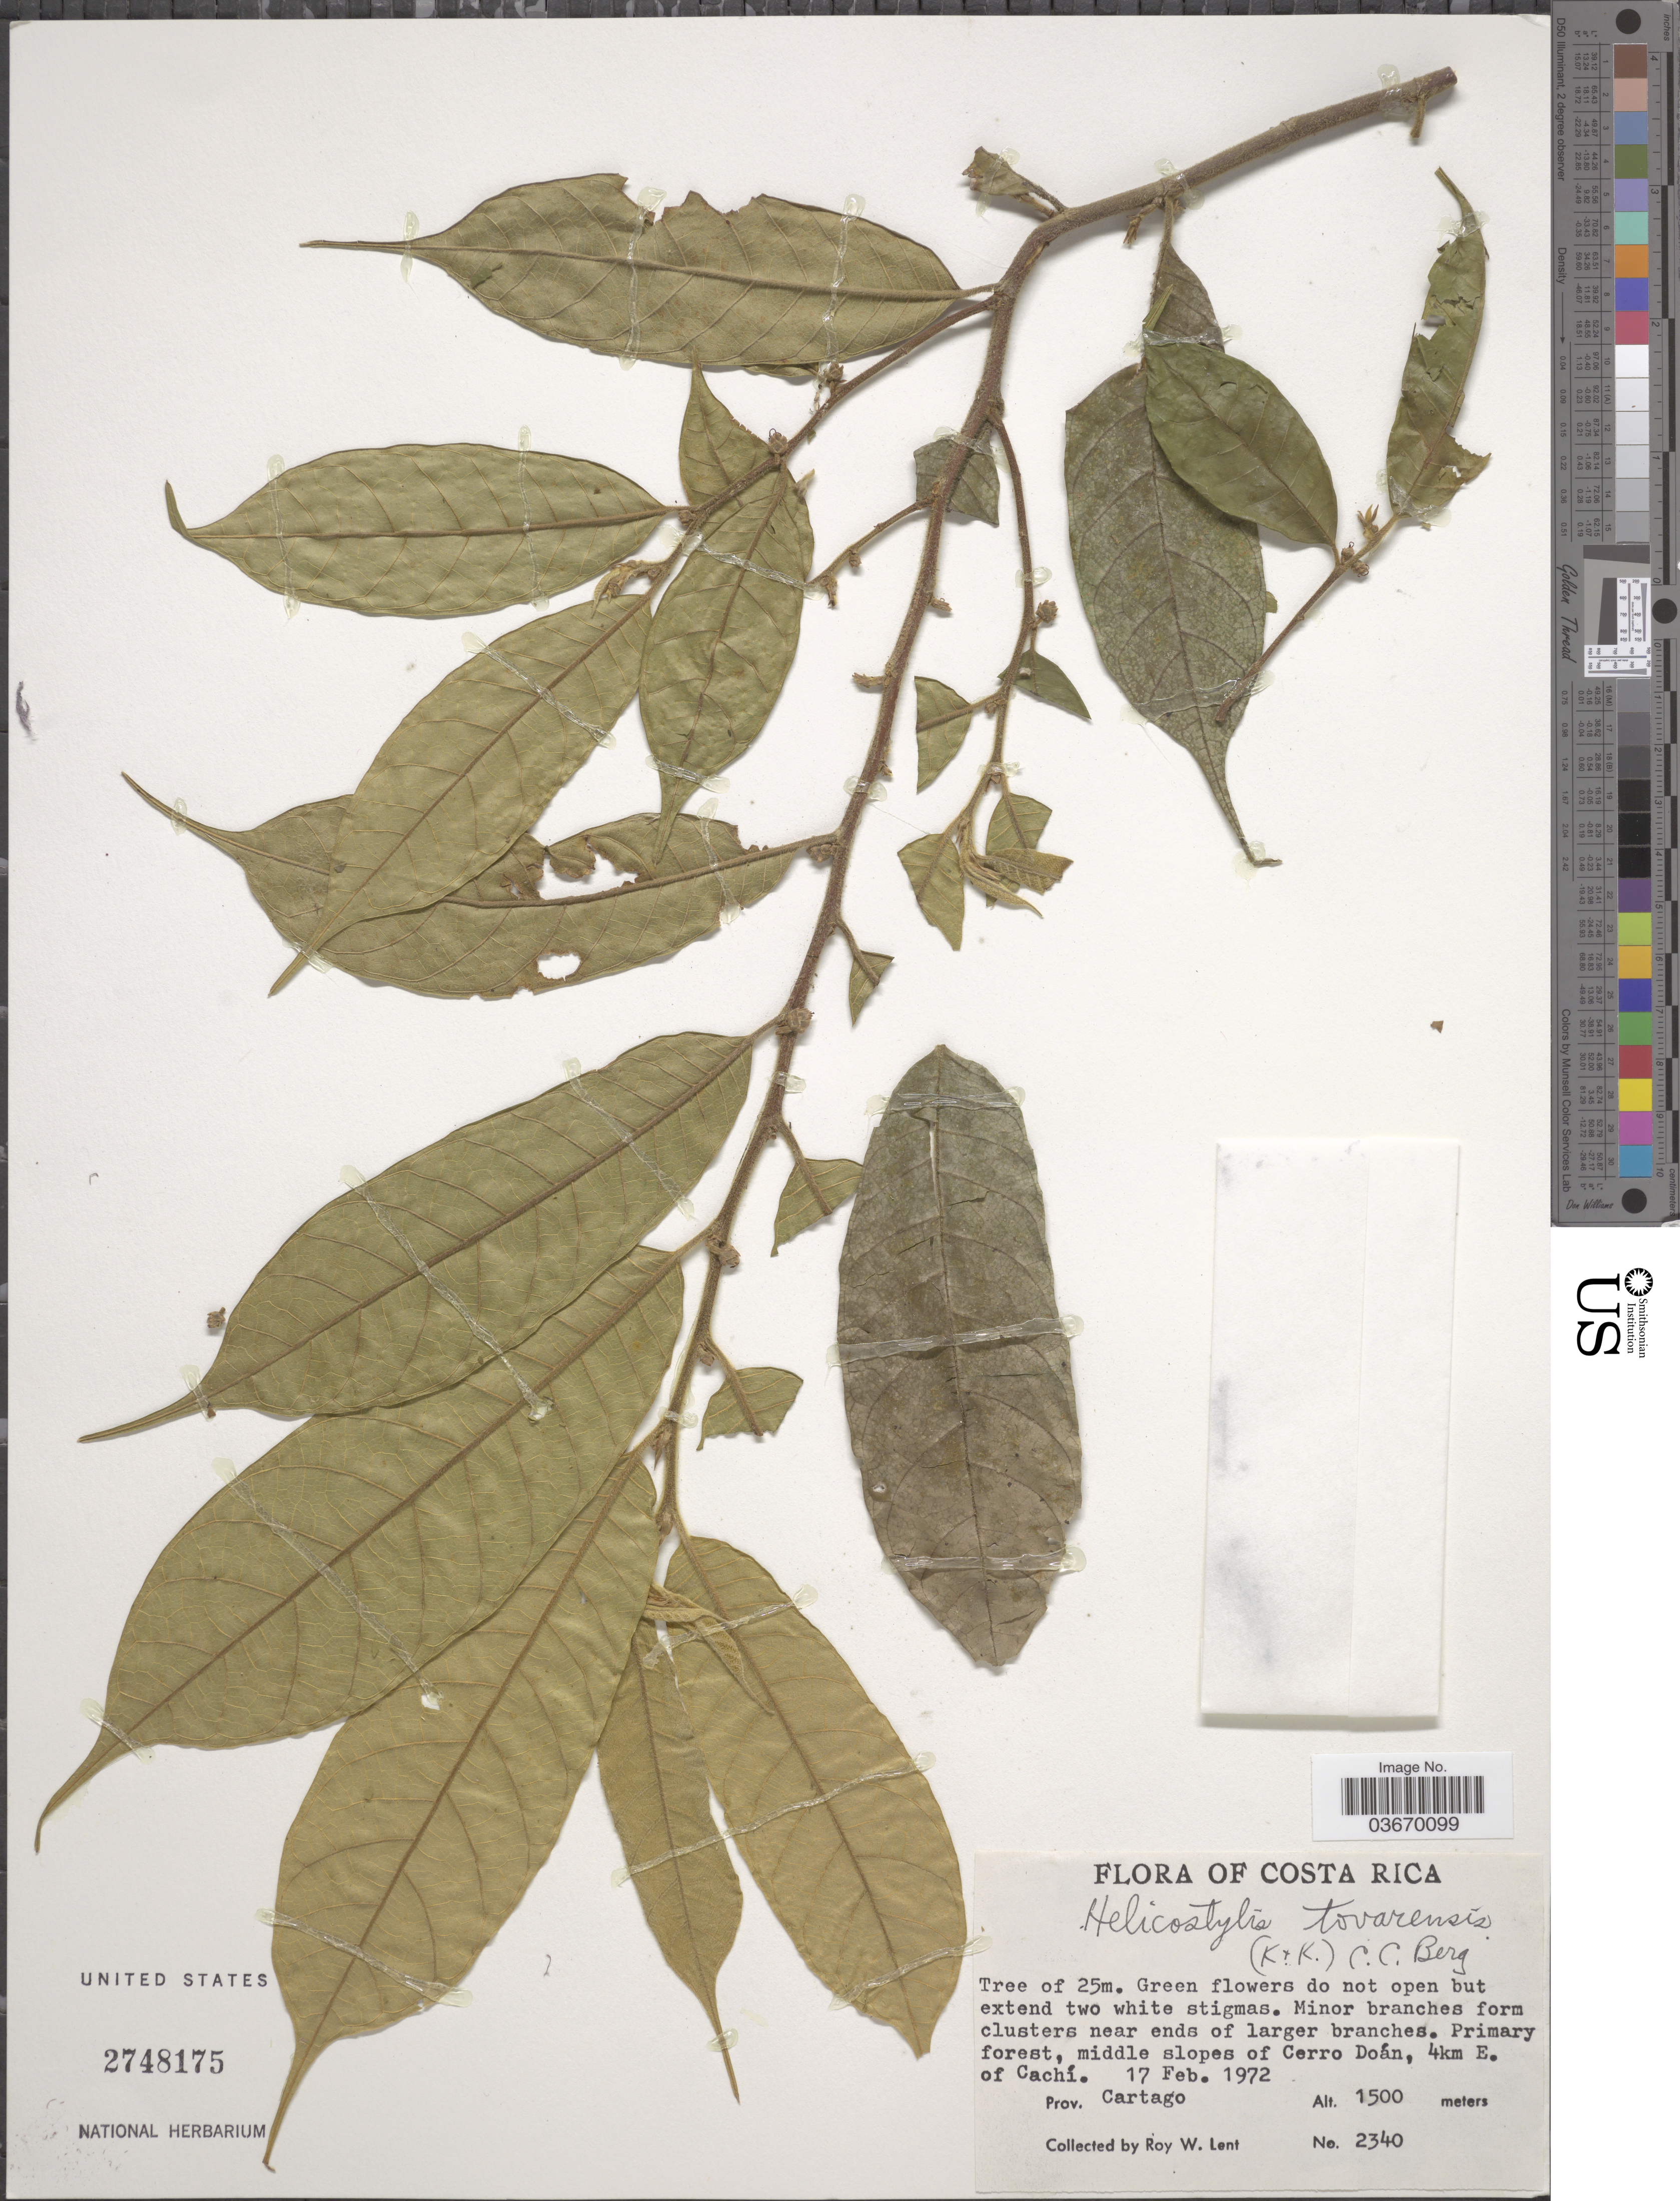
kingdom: Plantae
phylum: Tracheophyta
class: Magnoliopsida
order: Rosales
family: Moraceae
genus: Helicostylis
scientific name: Helicostylis tovarensis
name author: (Klotzsch & H. Karst.) C.C. Berg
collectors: R. W. Lent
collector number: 2340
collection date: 1972-02-17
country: Costa Rica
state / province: Cartago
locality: Primary forest, middle slopes of Cerro Doán, 4km E. of Cachí.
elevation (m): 1500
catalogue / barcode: US 2748175